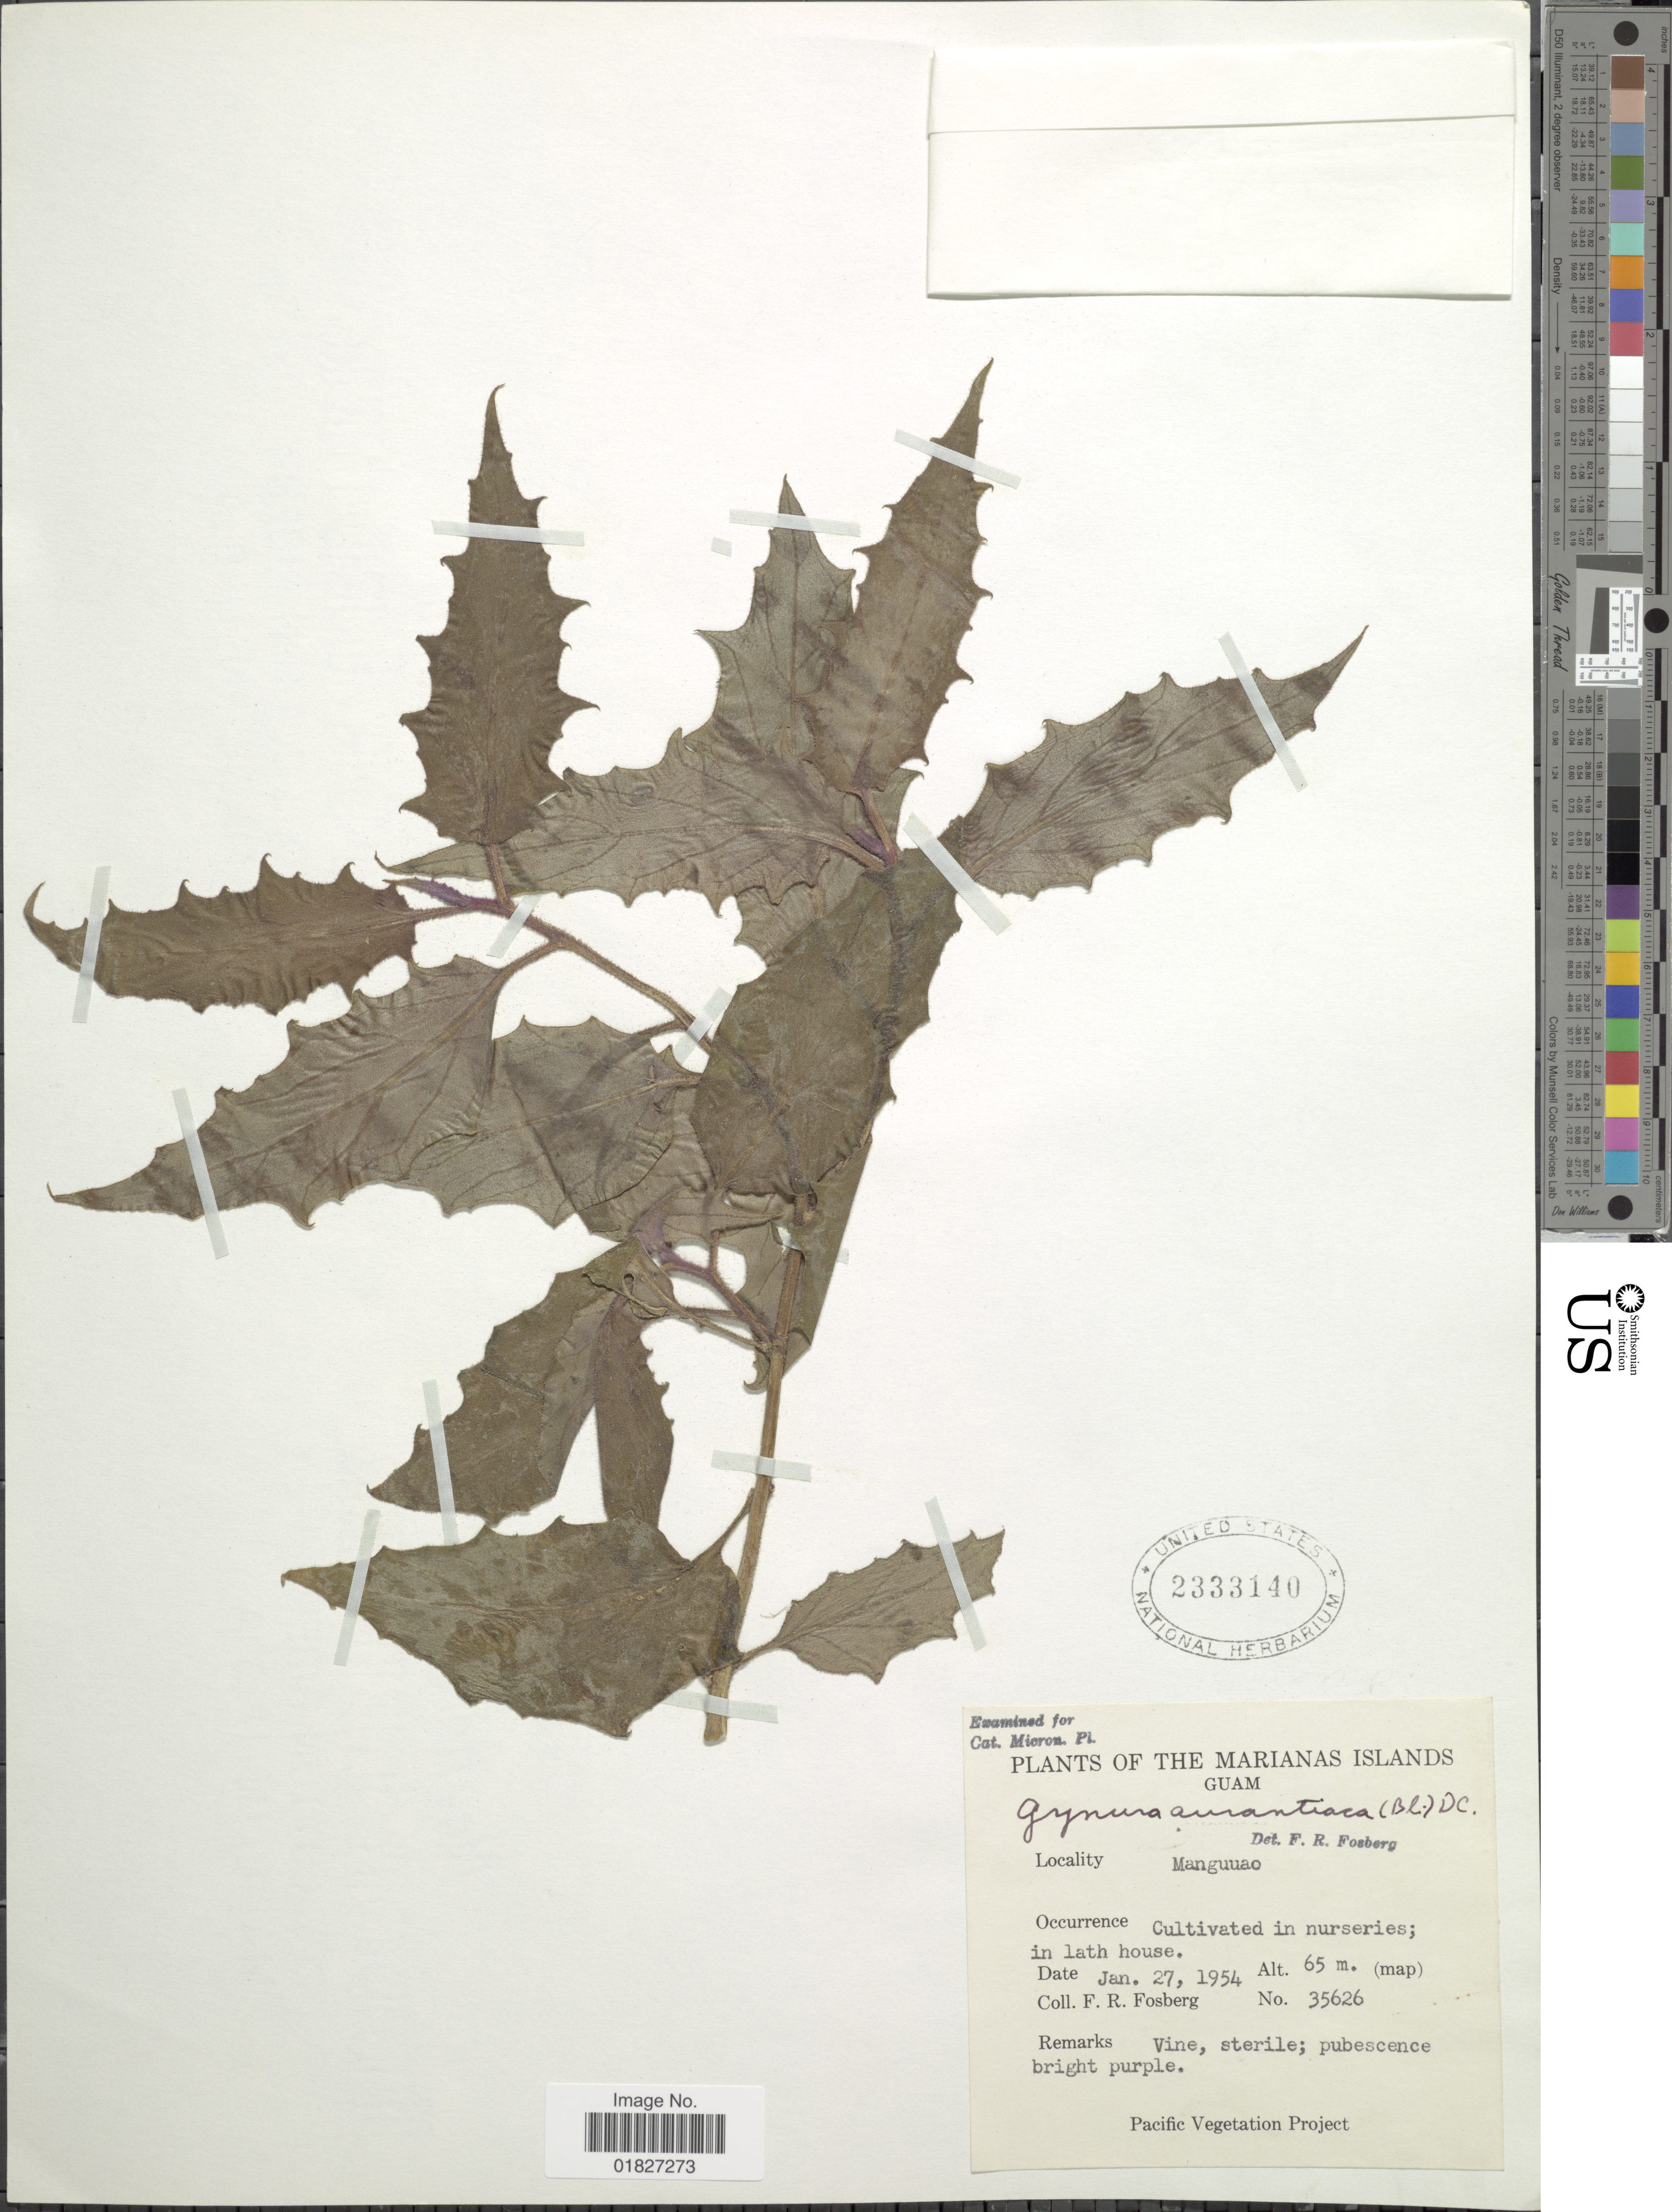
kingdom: Plantae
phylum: Tracheophyta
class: Magnoliopsida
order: Asterales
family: Asteraceae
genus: Gynura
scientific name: Gynura aurantiaca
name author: (Blume) DC.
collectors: F. R. Fosberg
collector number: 35626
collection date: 1954-01-27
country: Guam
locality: Marianas Islands, Manguuao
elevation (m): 65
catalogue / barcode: US 2333140